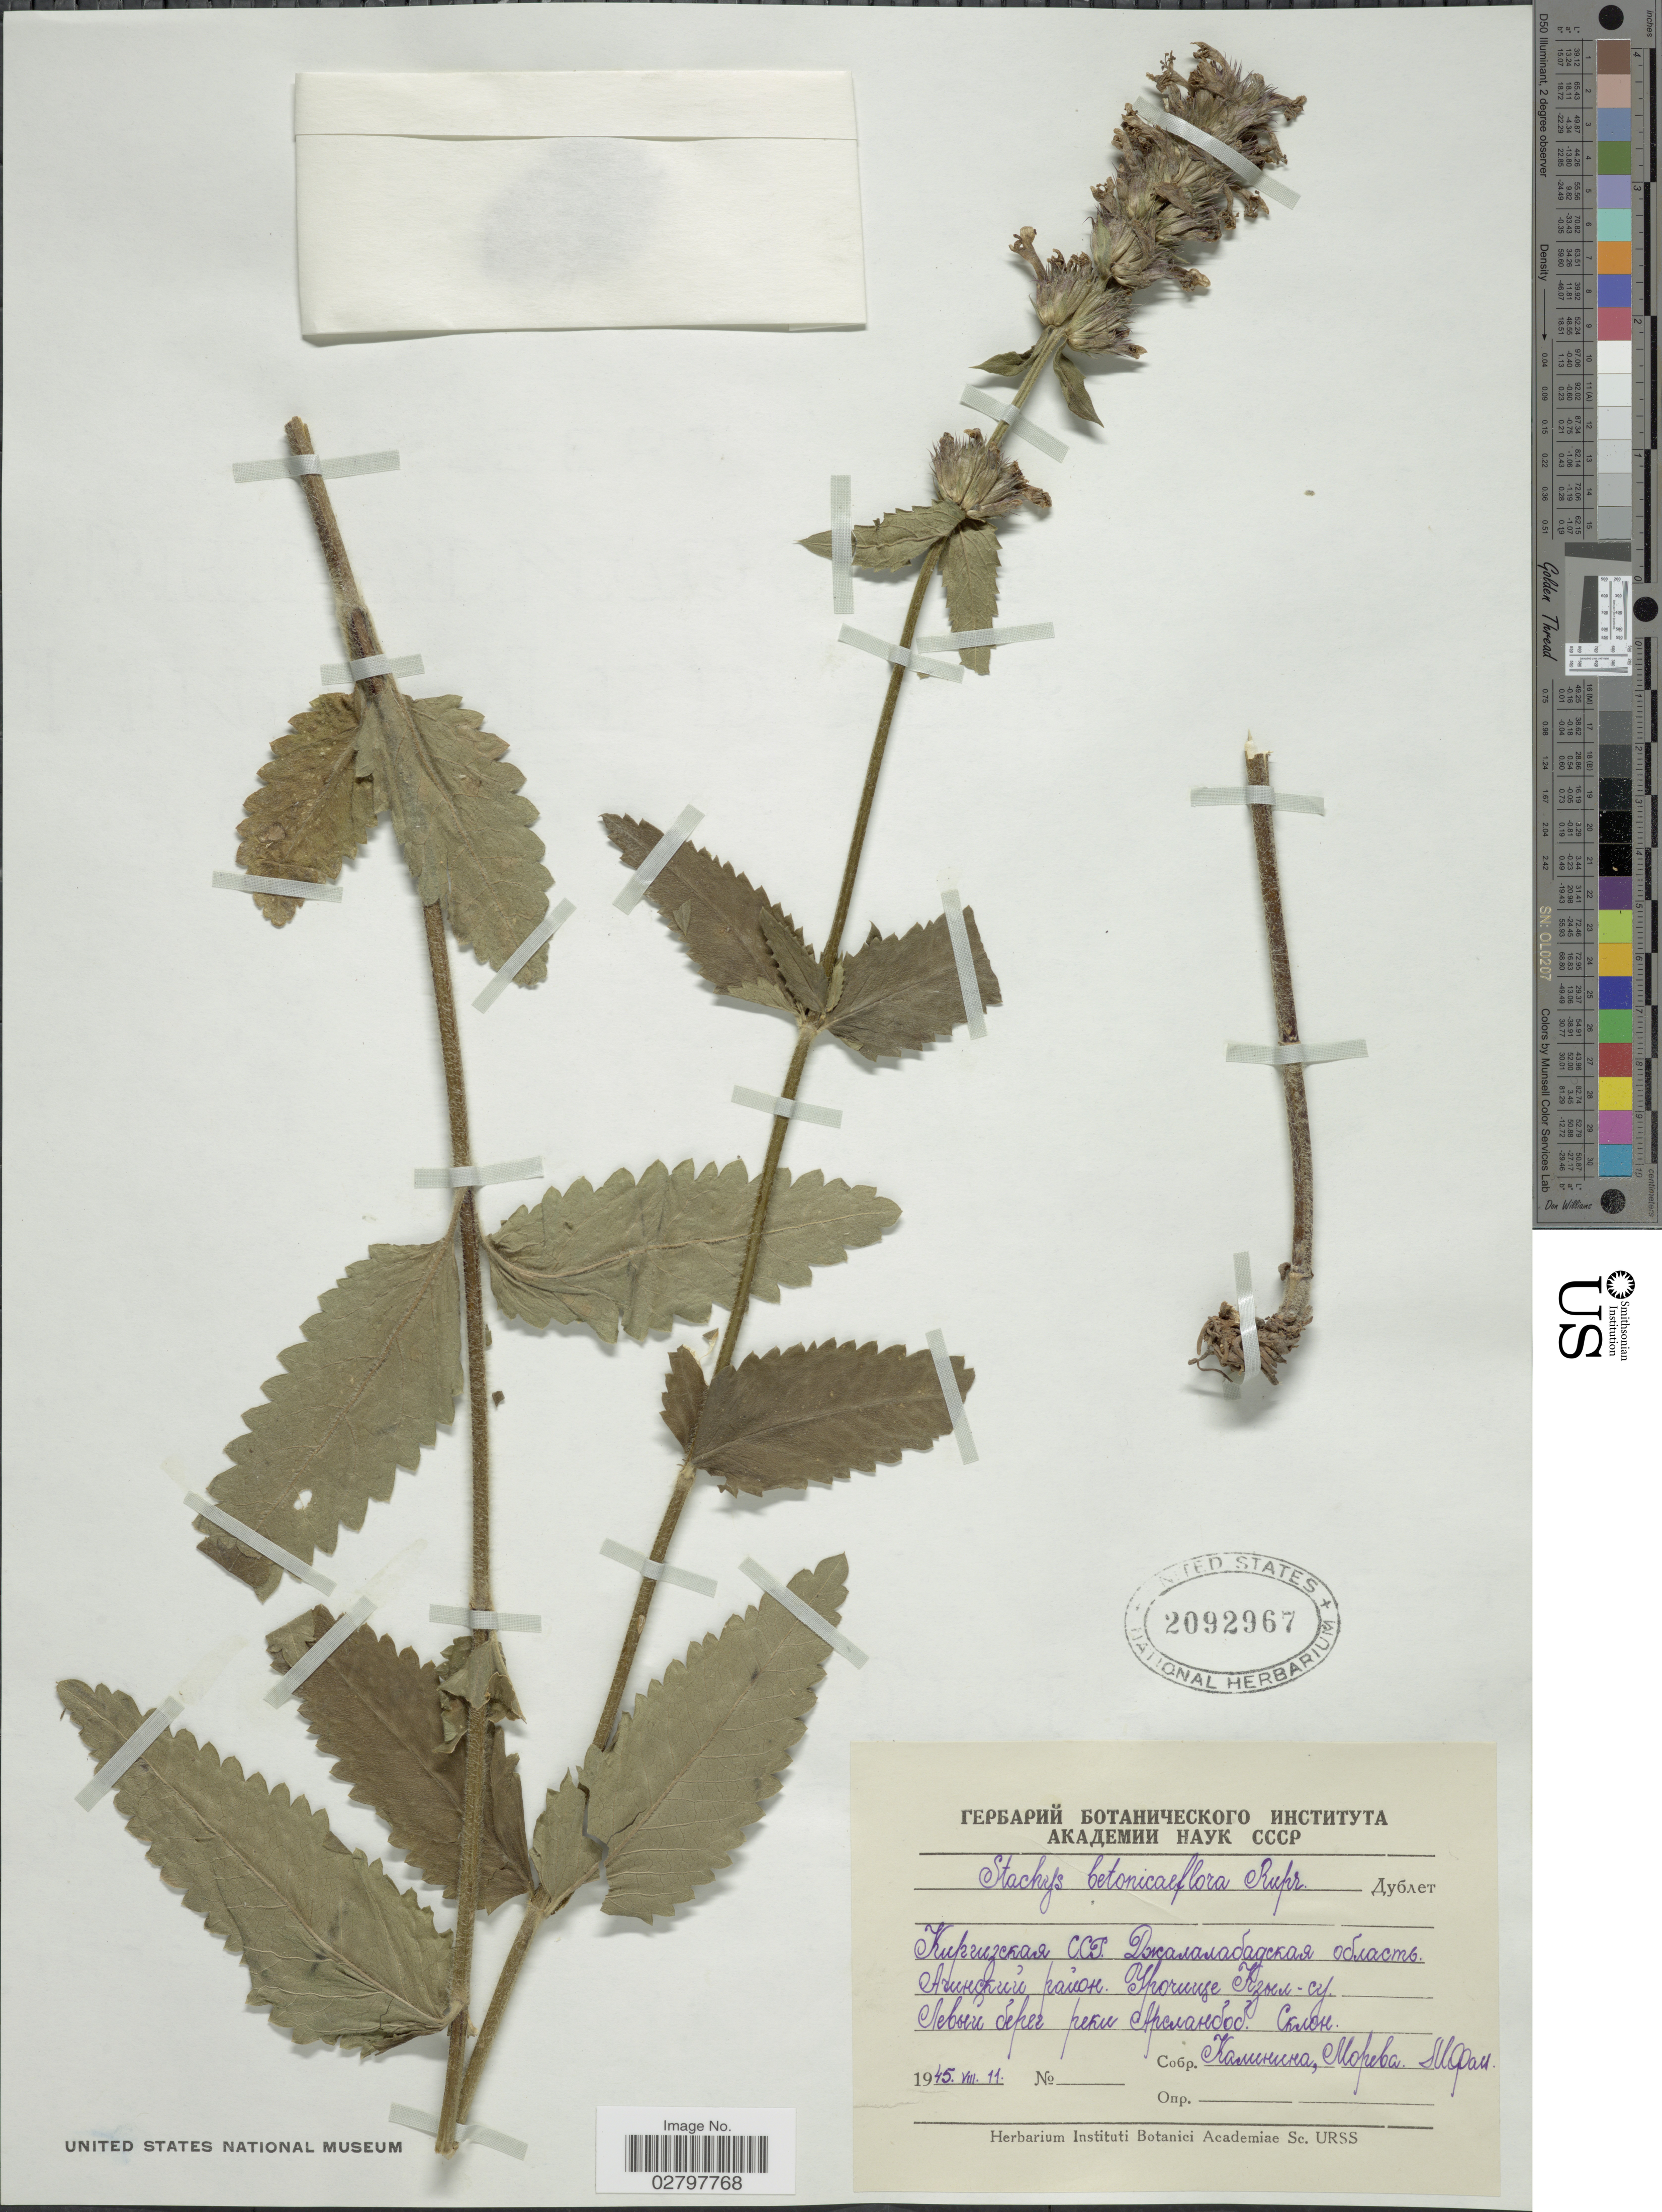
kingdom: Plantae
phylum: Tracheophyta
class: Magnoliopsida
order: Lamiales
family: Lamiaceae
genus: Stachys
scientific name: Stachys betonicifolia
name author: Pers.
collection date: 1945-08-11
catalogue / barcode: US 2092967